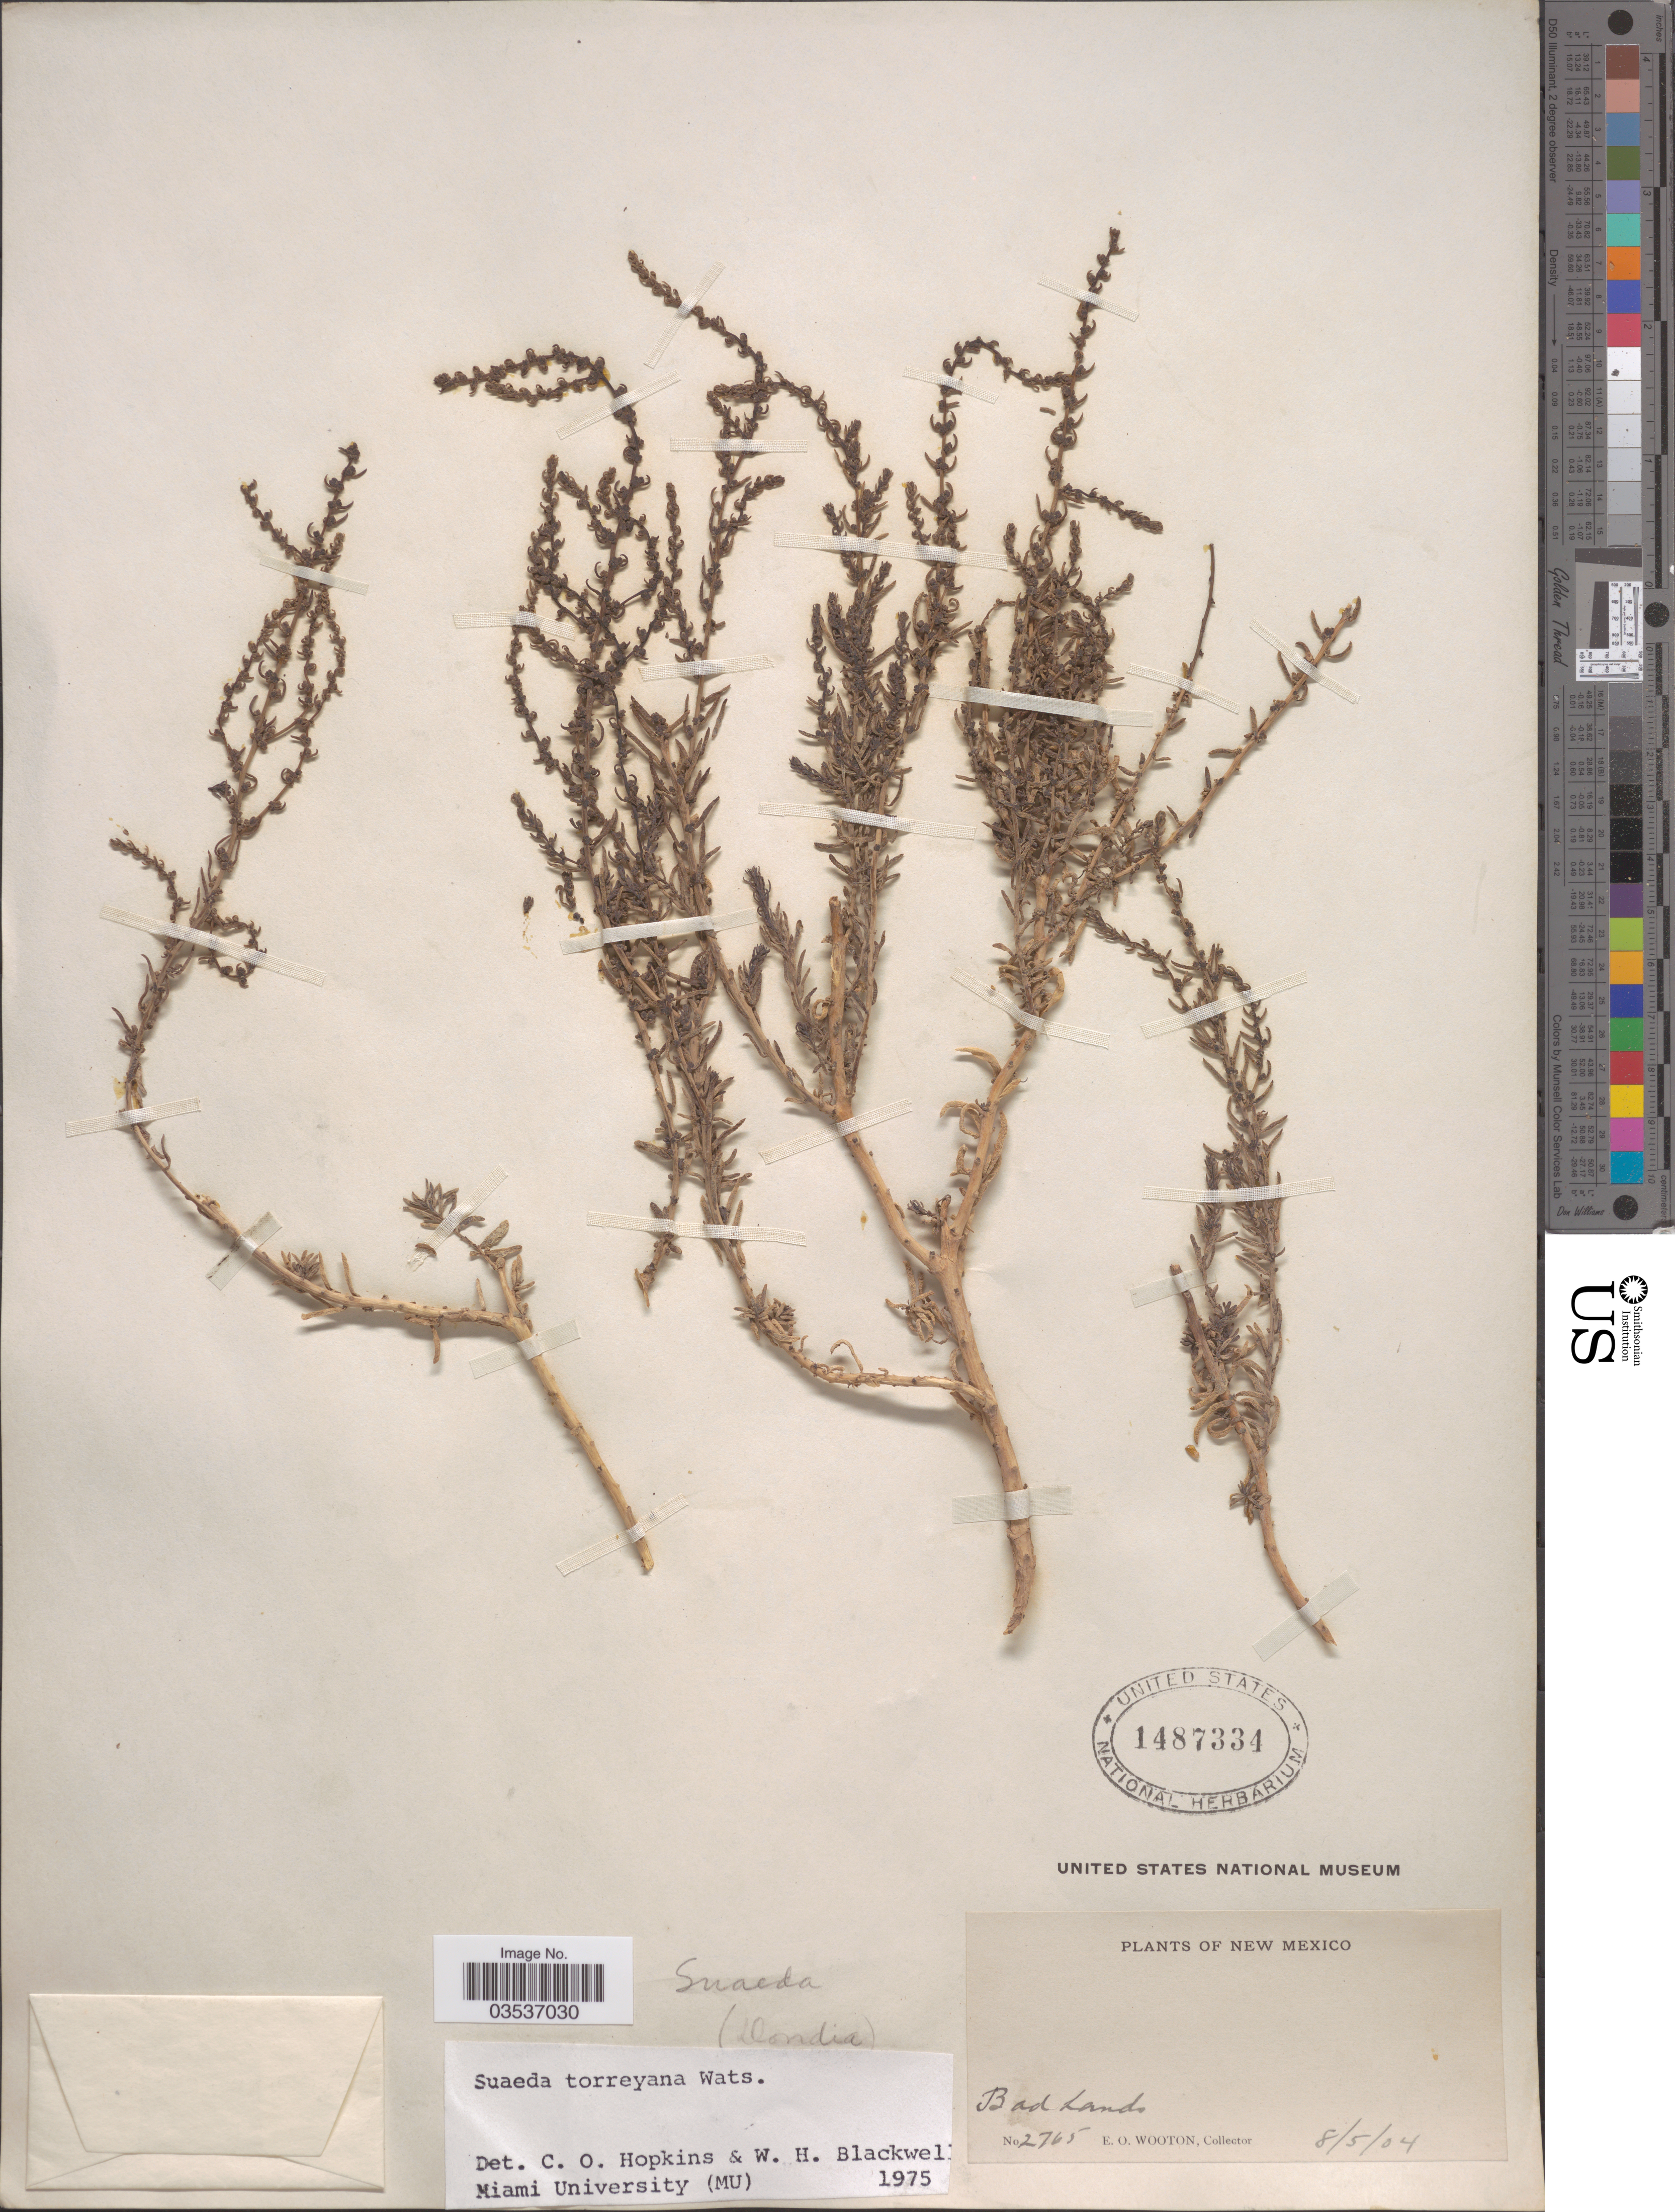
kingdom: Plantae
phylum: Tracheophyta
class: Magnoliopsida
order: Caryophyllales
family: Amaranthaceae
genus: Suaeda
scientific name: Suaeda torreyana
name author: S. Watson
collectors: E. O. Wooton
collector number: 2765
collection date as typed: Transcribed d/m/y: 5/8/4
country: United States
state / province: New Mexico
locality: Bad Lands.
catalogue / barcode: US 1487334